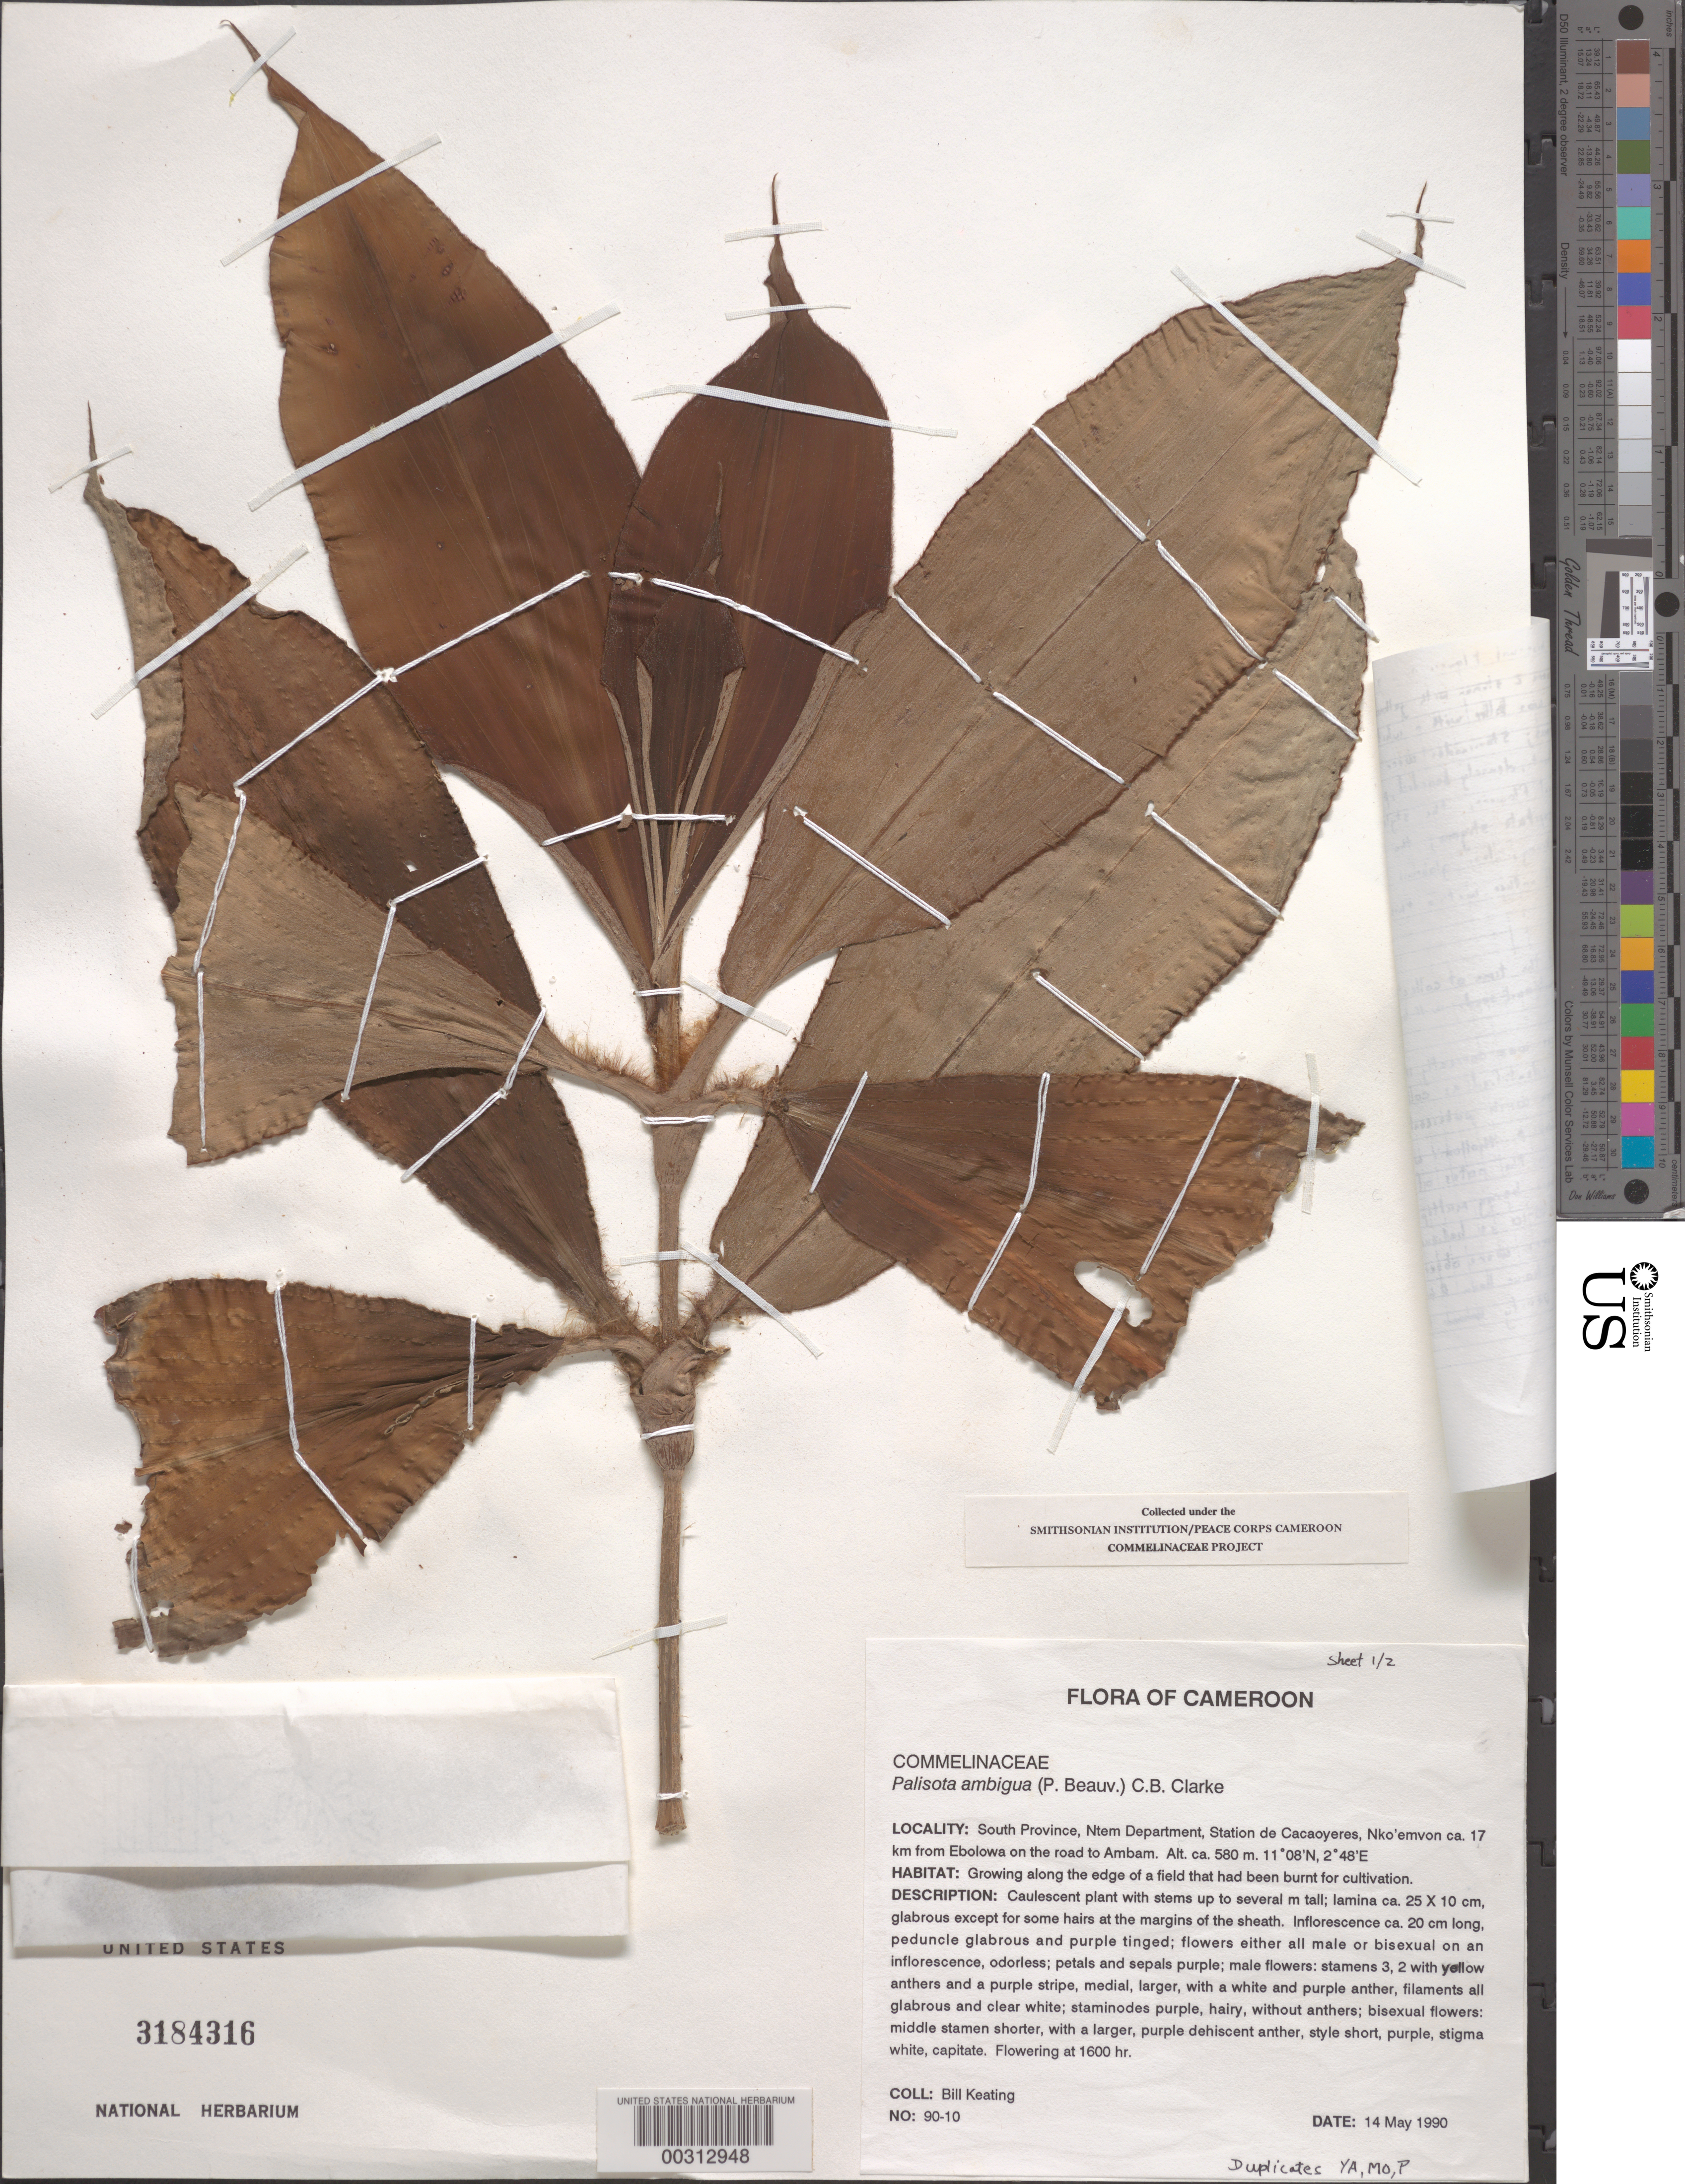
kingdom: Plantae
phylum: Tracheophyta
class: Liliopsida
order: Commelinales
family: Commelinaceae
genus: Palisota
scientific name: Palisota ambigua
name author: (P. Beauv.) C.B. Clarke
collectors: B. Keating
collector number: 90-10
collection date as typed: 14 May 1990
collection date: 1990-05-14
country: Cameroon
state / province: Sud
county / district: Ntem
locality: Station de cacaoyeres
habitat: Growing along edge of field that had been burnt for cultivation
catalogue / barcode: US 3184316